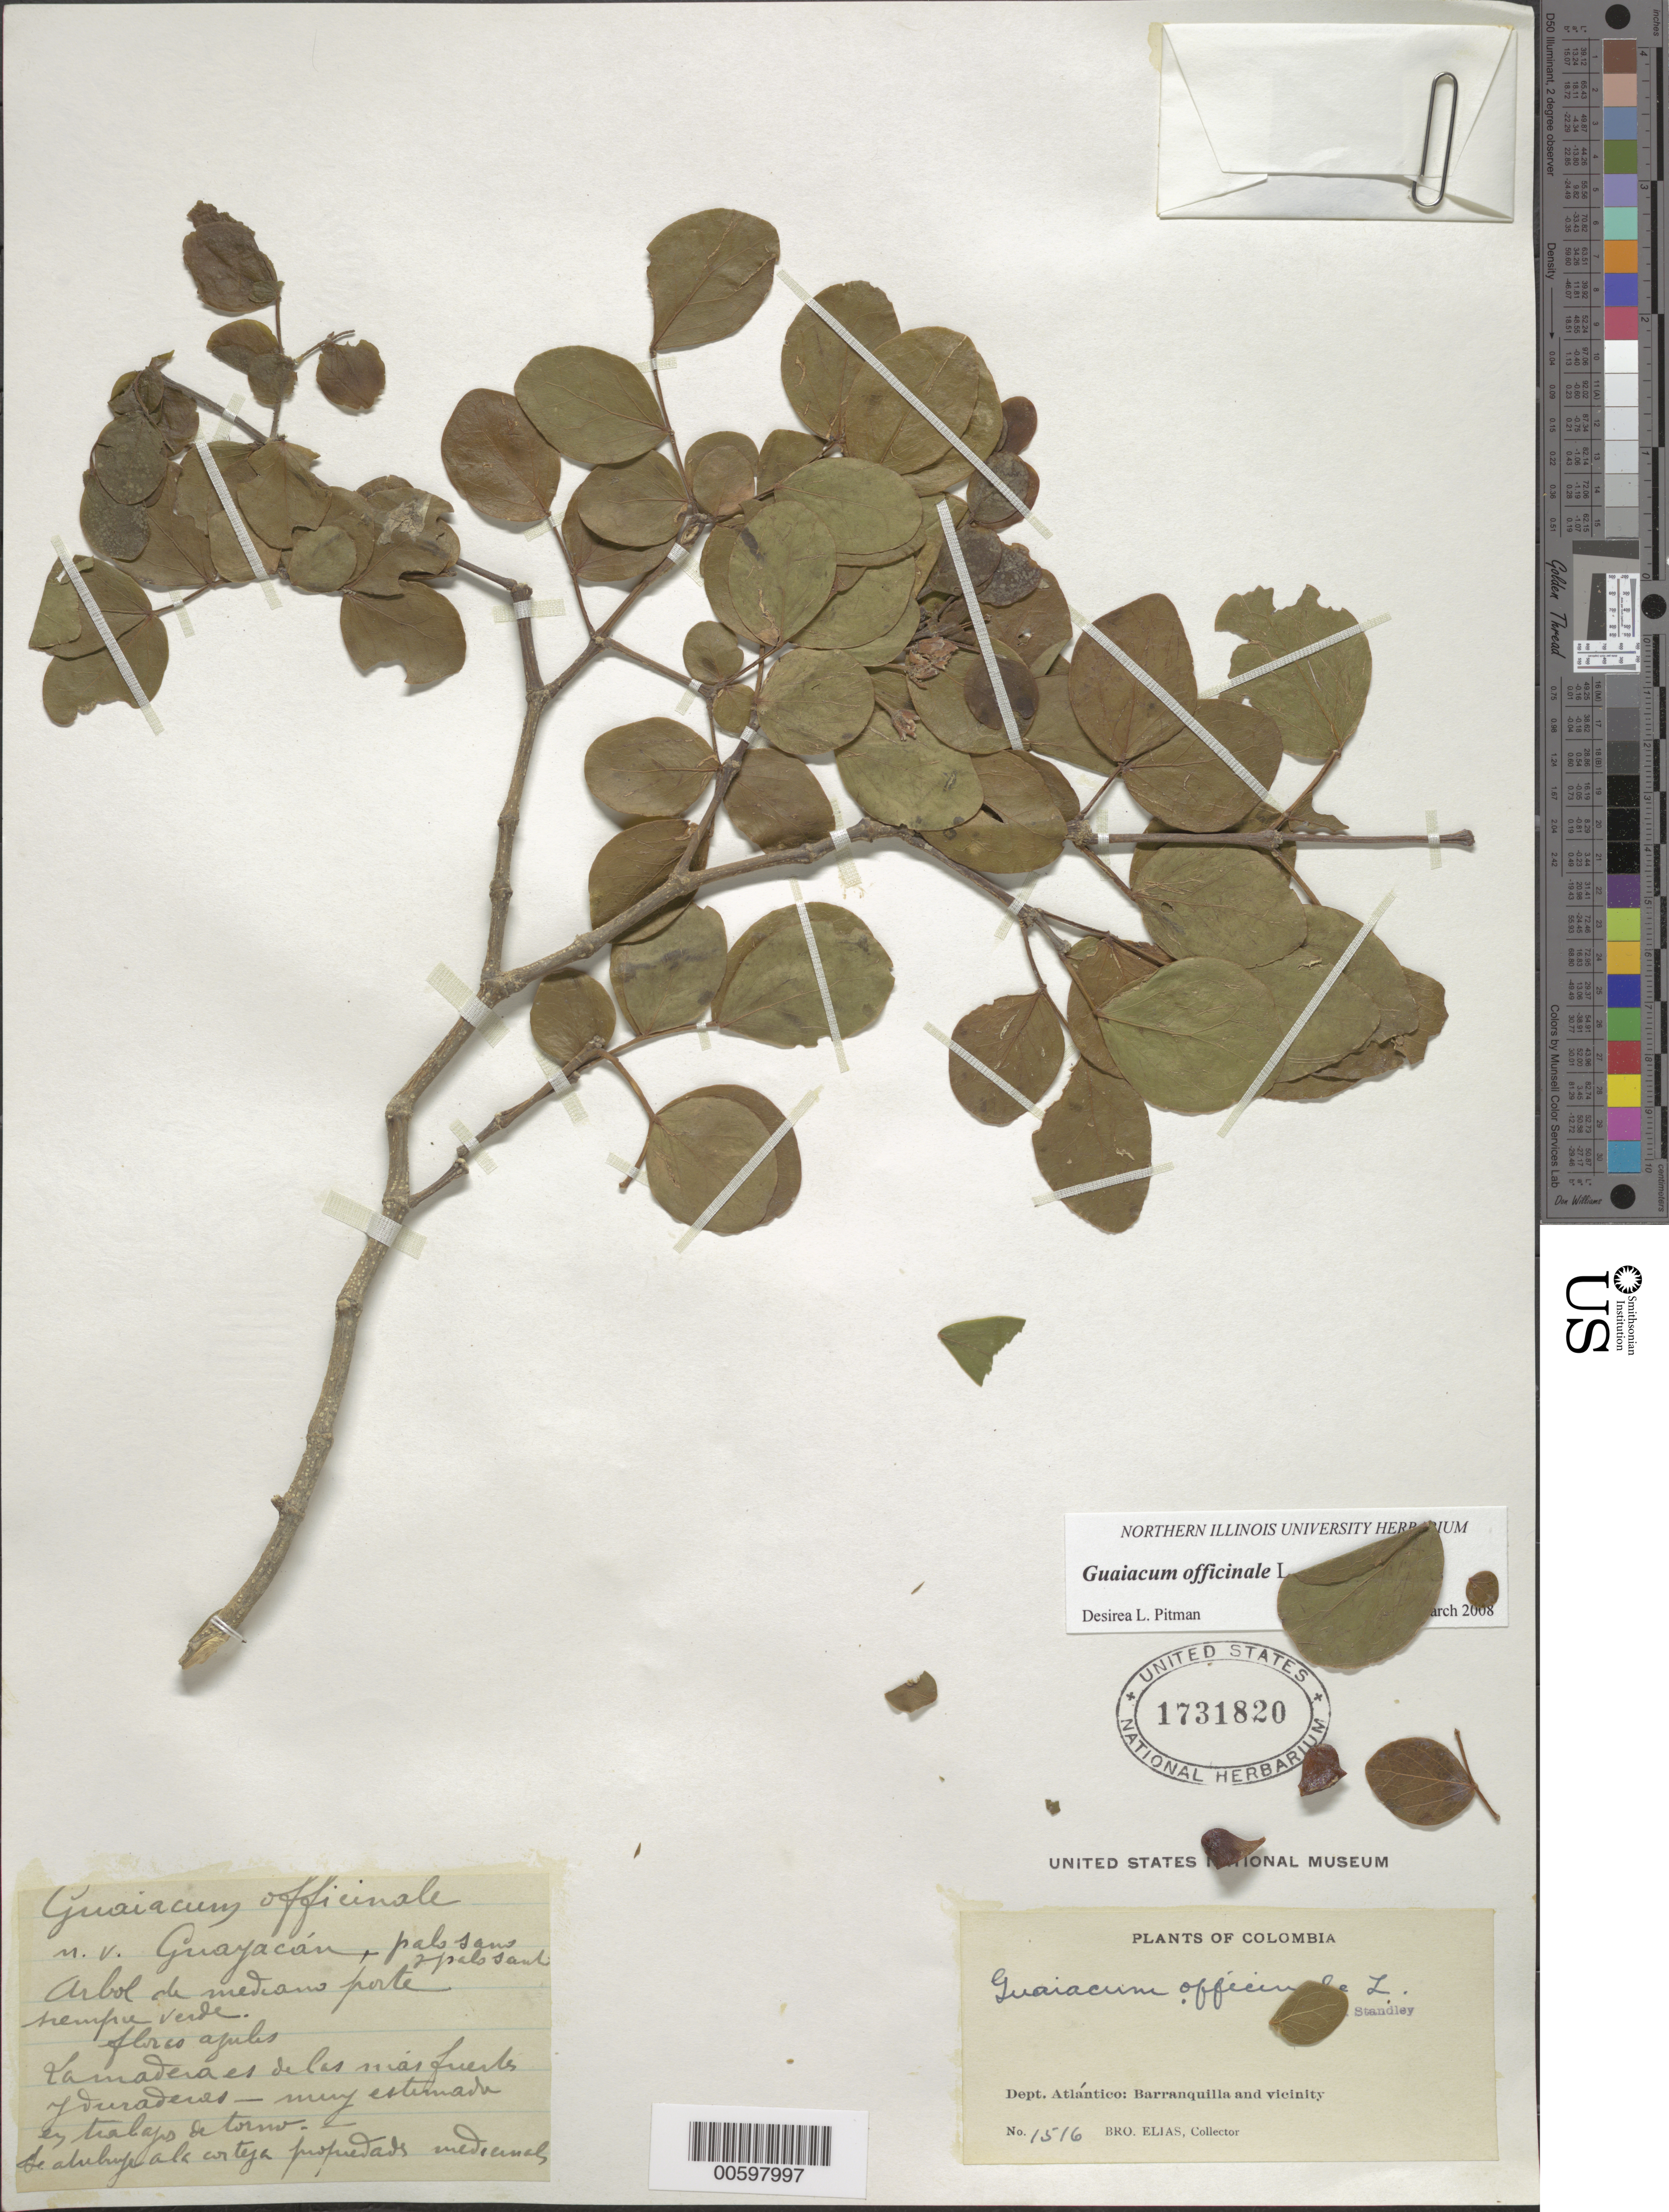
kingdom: Plantae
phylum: Tracheophyta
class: Magnoliopsida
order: Zygophyllales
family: Zygophyllaceae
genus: Guaiacum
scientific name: Guaiacum officinale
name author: L.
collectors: Bro. Elias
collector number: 1516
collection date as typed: Jan 1937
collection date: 1937-01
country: Colombia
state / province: Atlántico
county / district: Barranquilla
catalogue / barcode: US 1731820